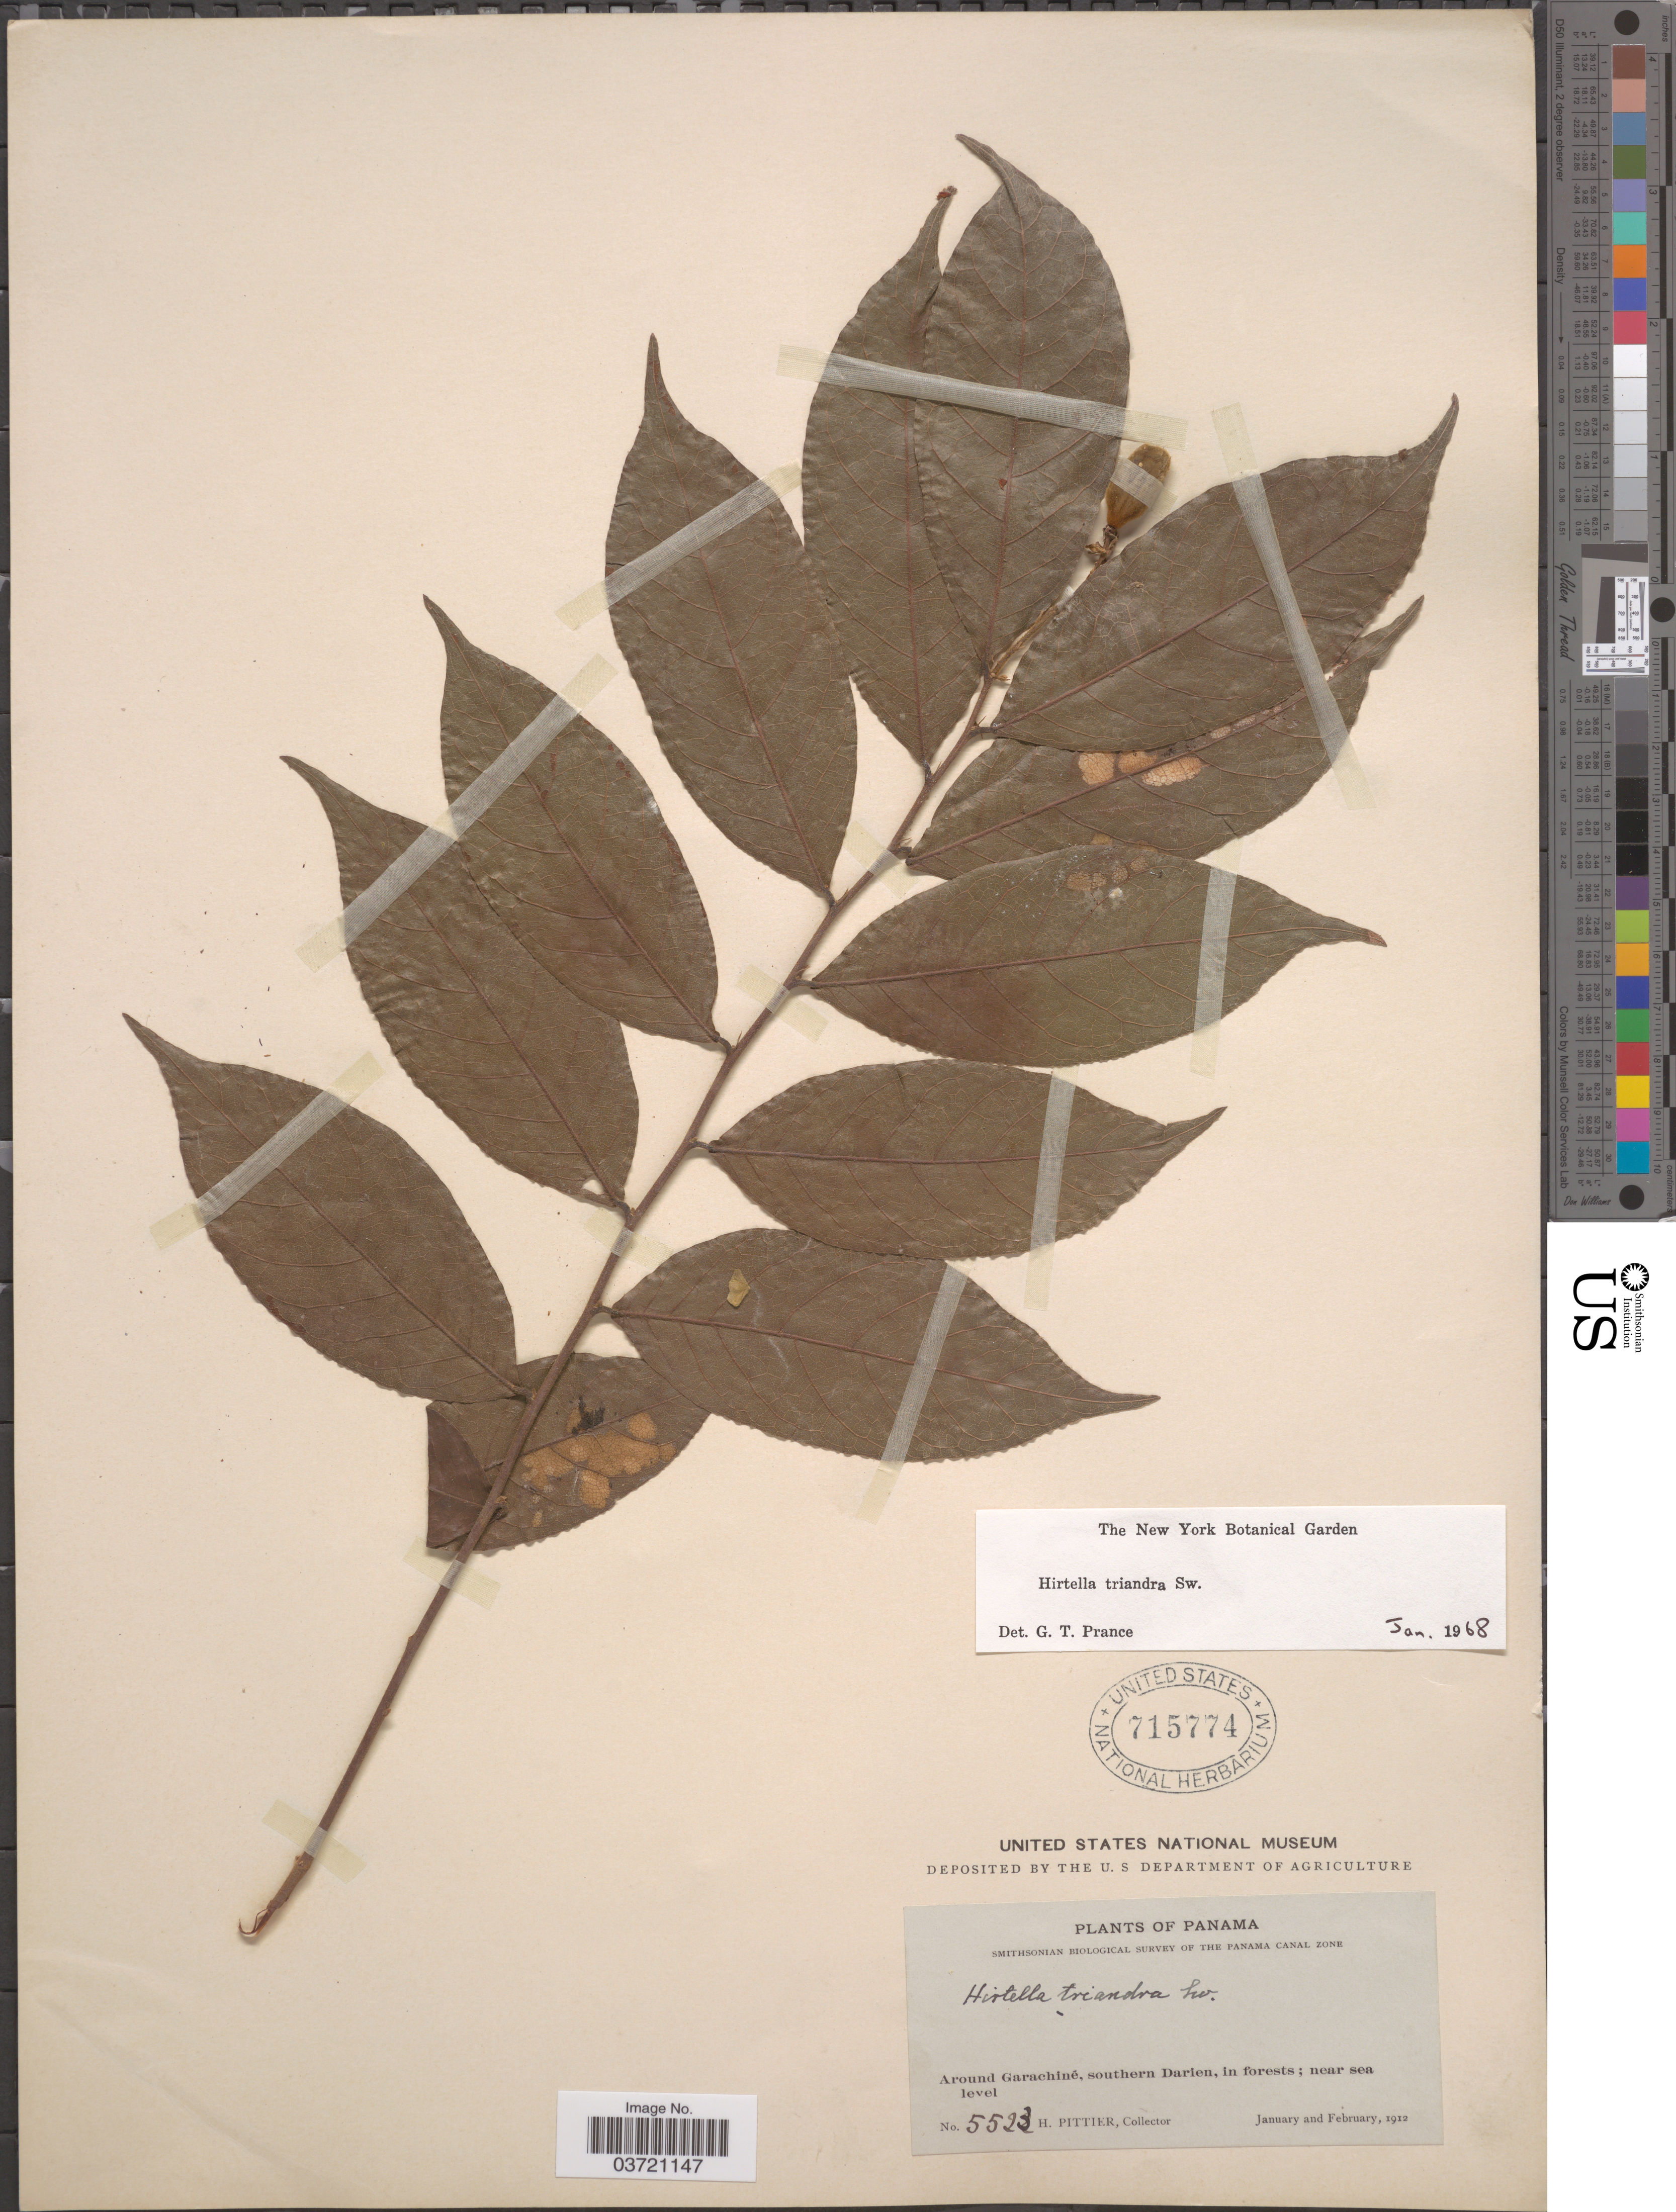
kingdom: Plantae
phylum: Tracheophyta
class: Magnoliopsida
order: Malpighiales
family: Chrysobalanaceae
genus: Hirtella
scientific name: Hirtella triandra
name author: Sw.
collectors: H. F. Pittier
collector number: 5523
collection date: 1912-01/1912-02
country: Panama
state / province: Darien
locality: Around Garachiné, southern Darien.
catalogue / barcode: US 715774